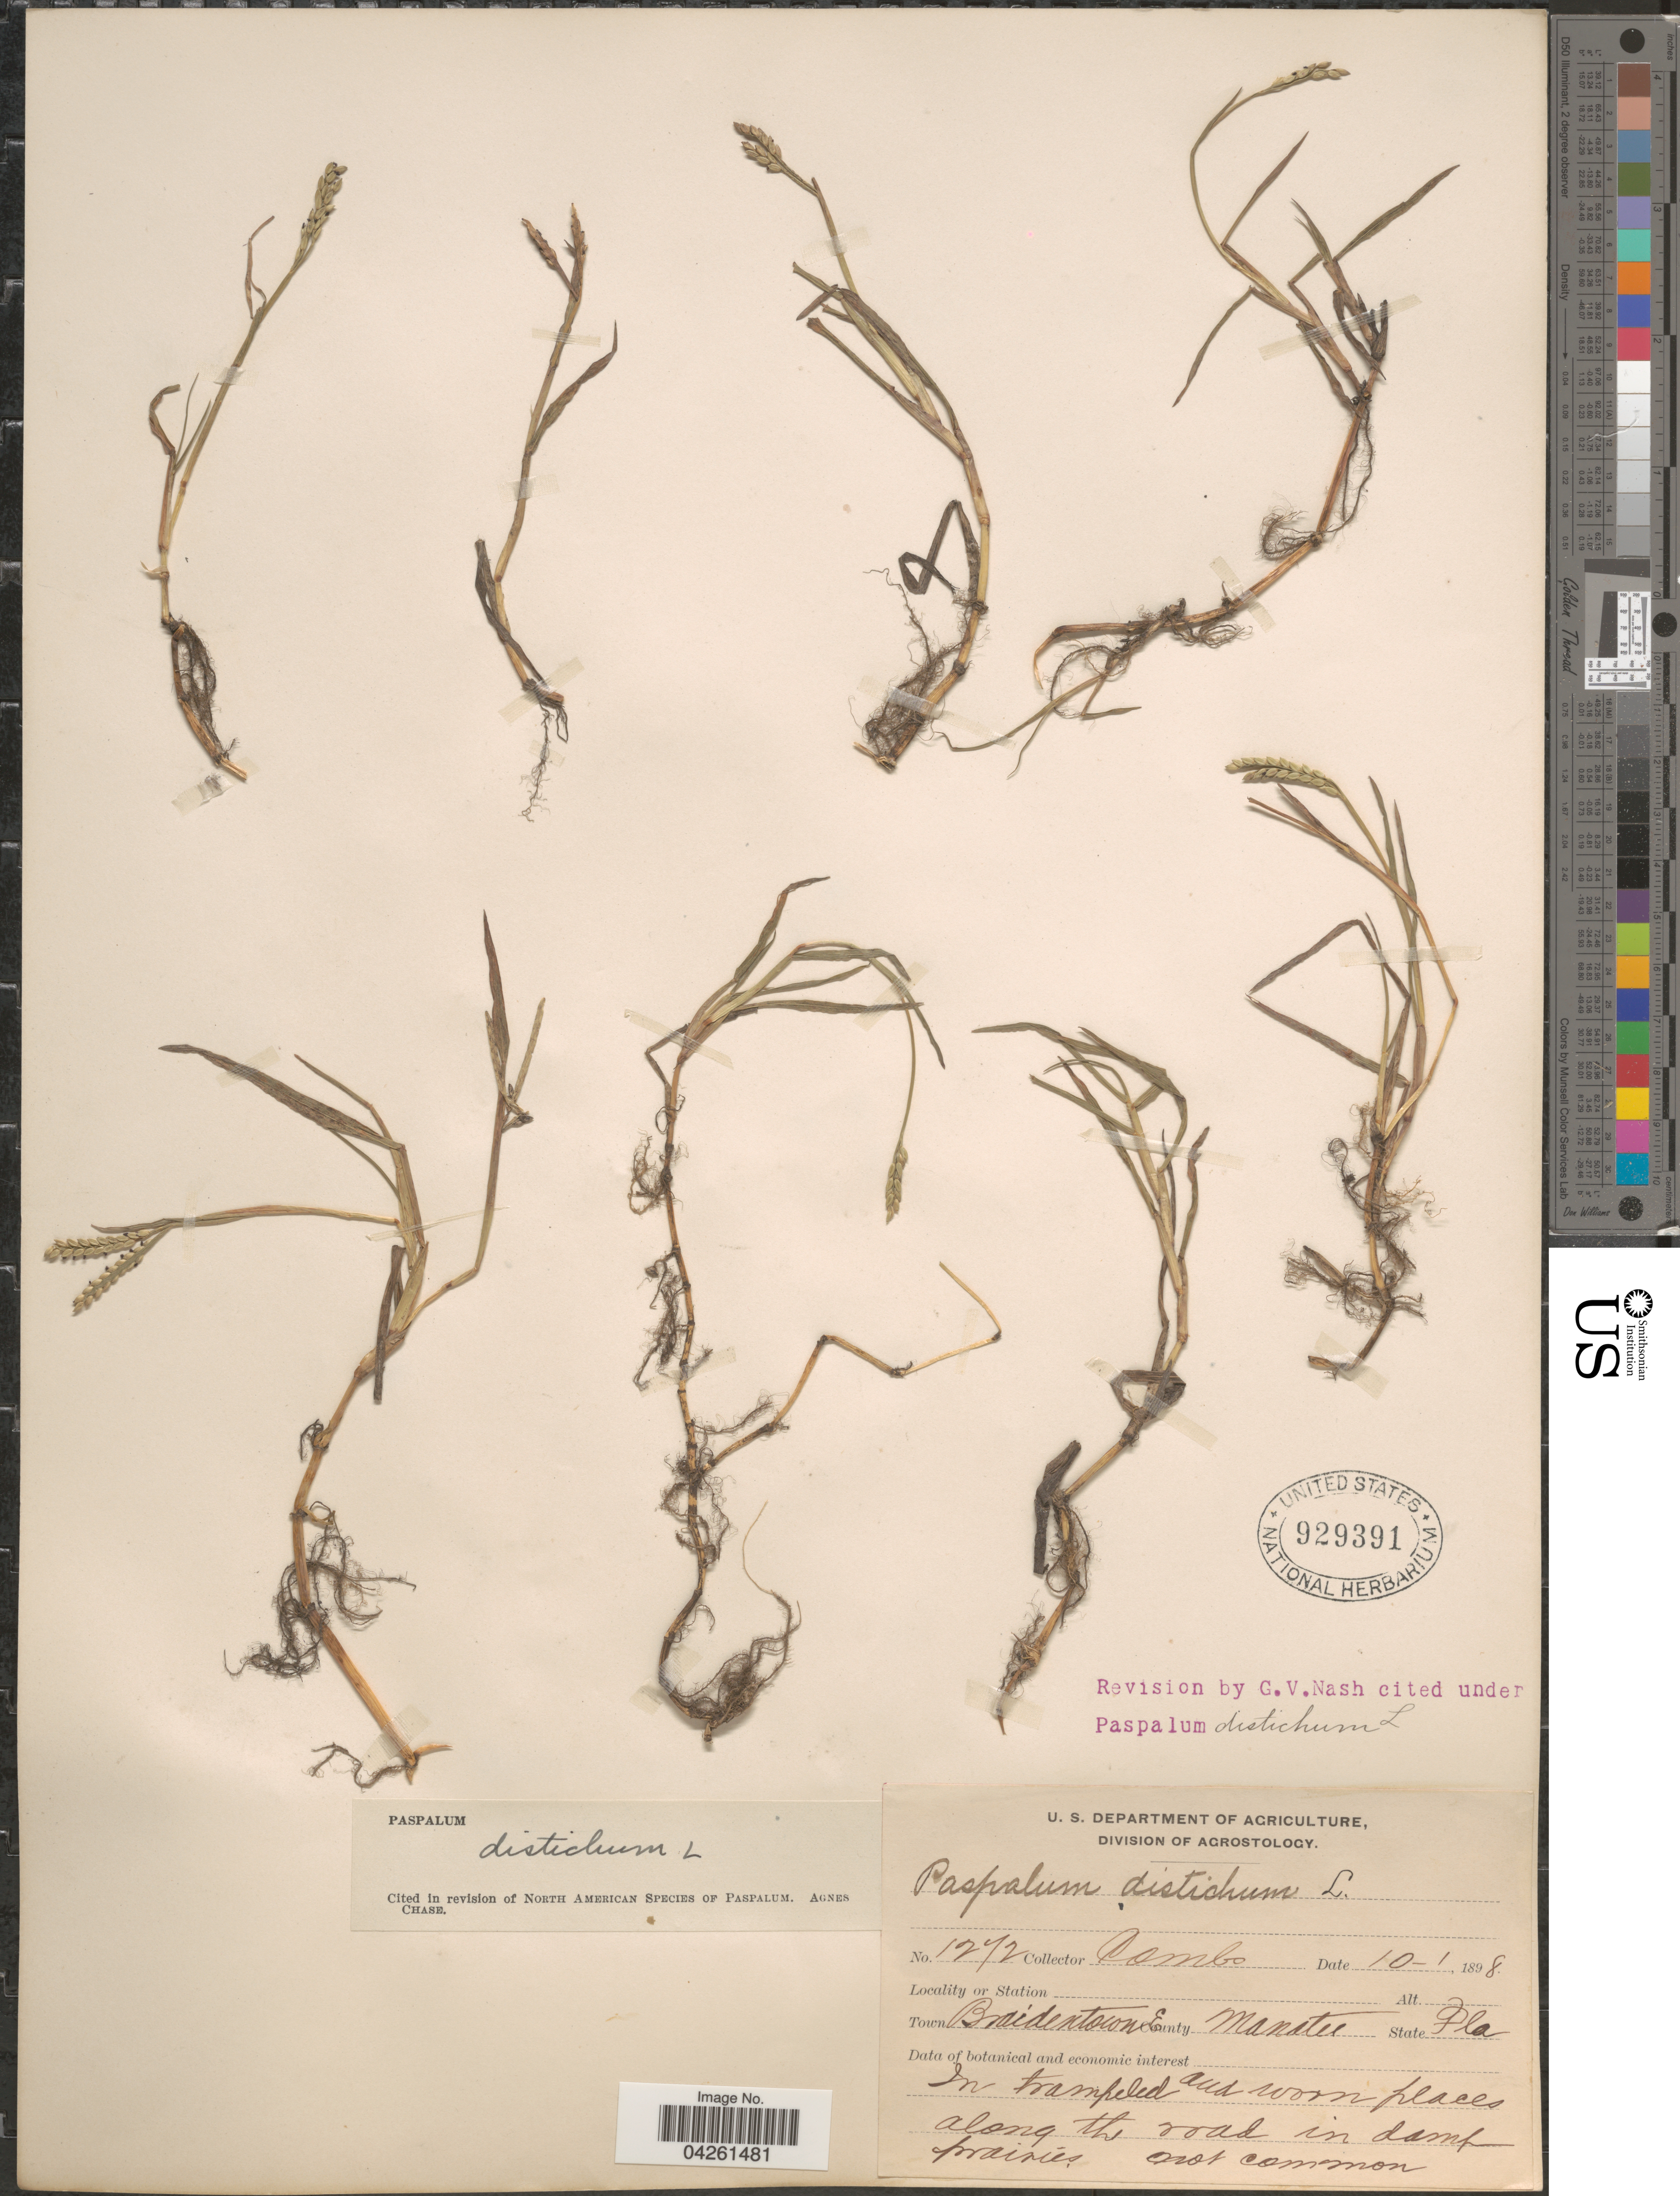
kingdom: Plantae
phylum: Tracheophyta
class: Liliopsida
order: Poales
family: Poaceae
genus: Paspalum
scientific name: Paspalum distichum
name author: L.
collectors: -. Combs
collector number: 1272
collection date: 1898-10-01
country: United States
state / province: Florida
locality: Town Braidentown. County E. Manatee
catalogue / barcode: US 929391